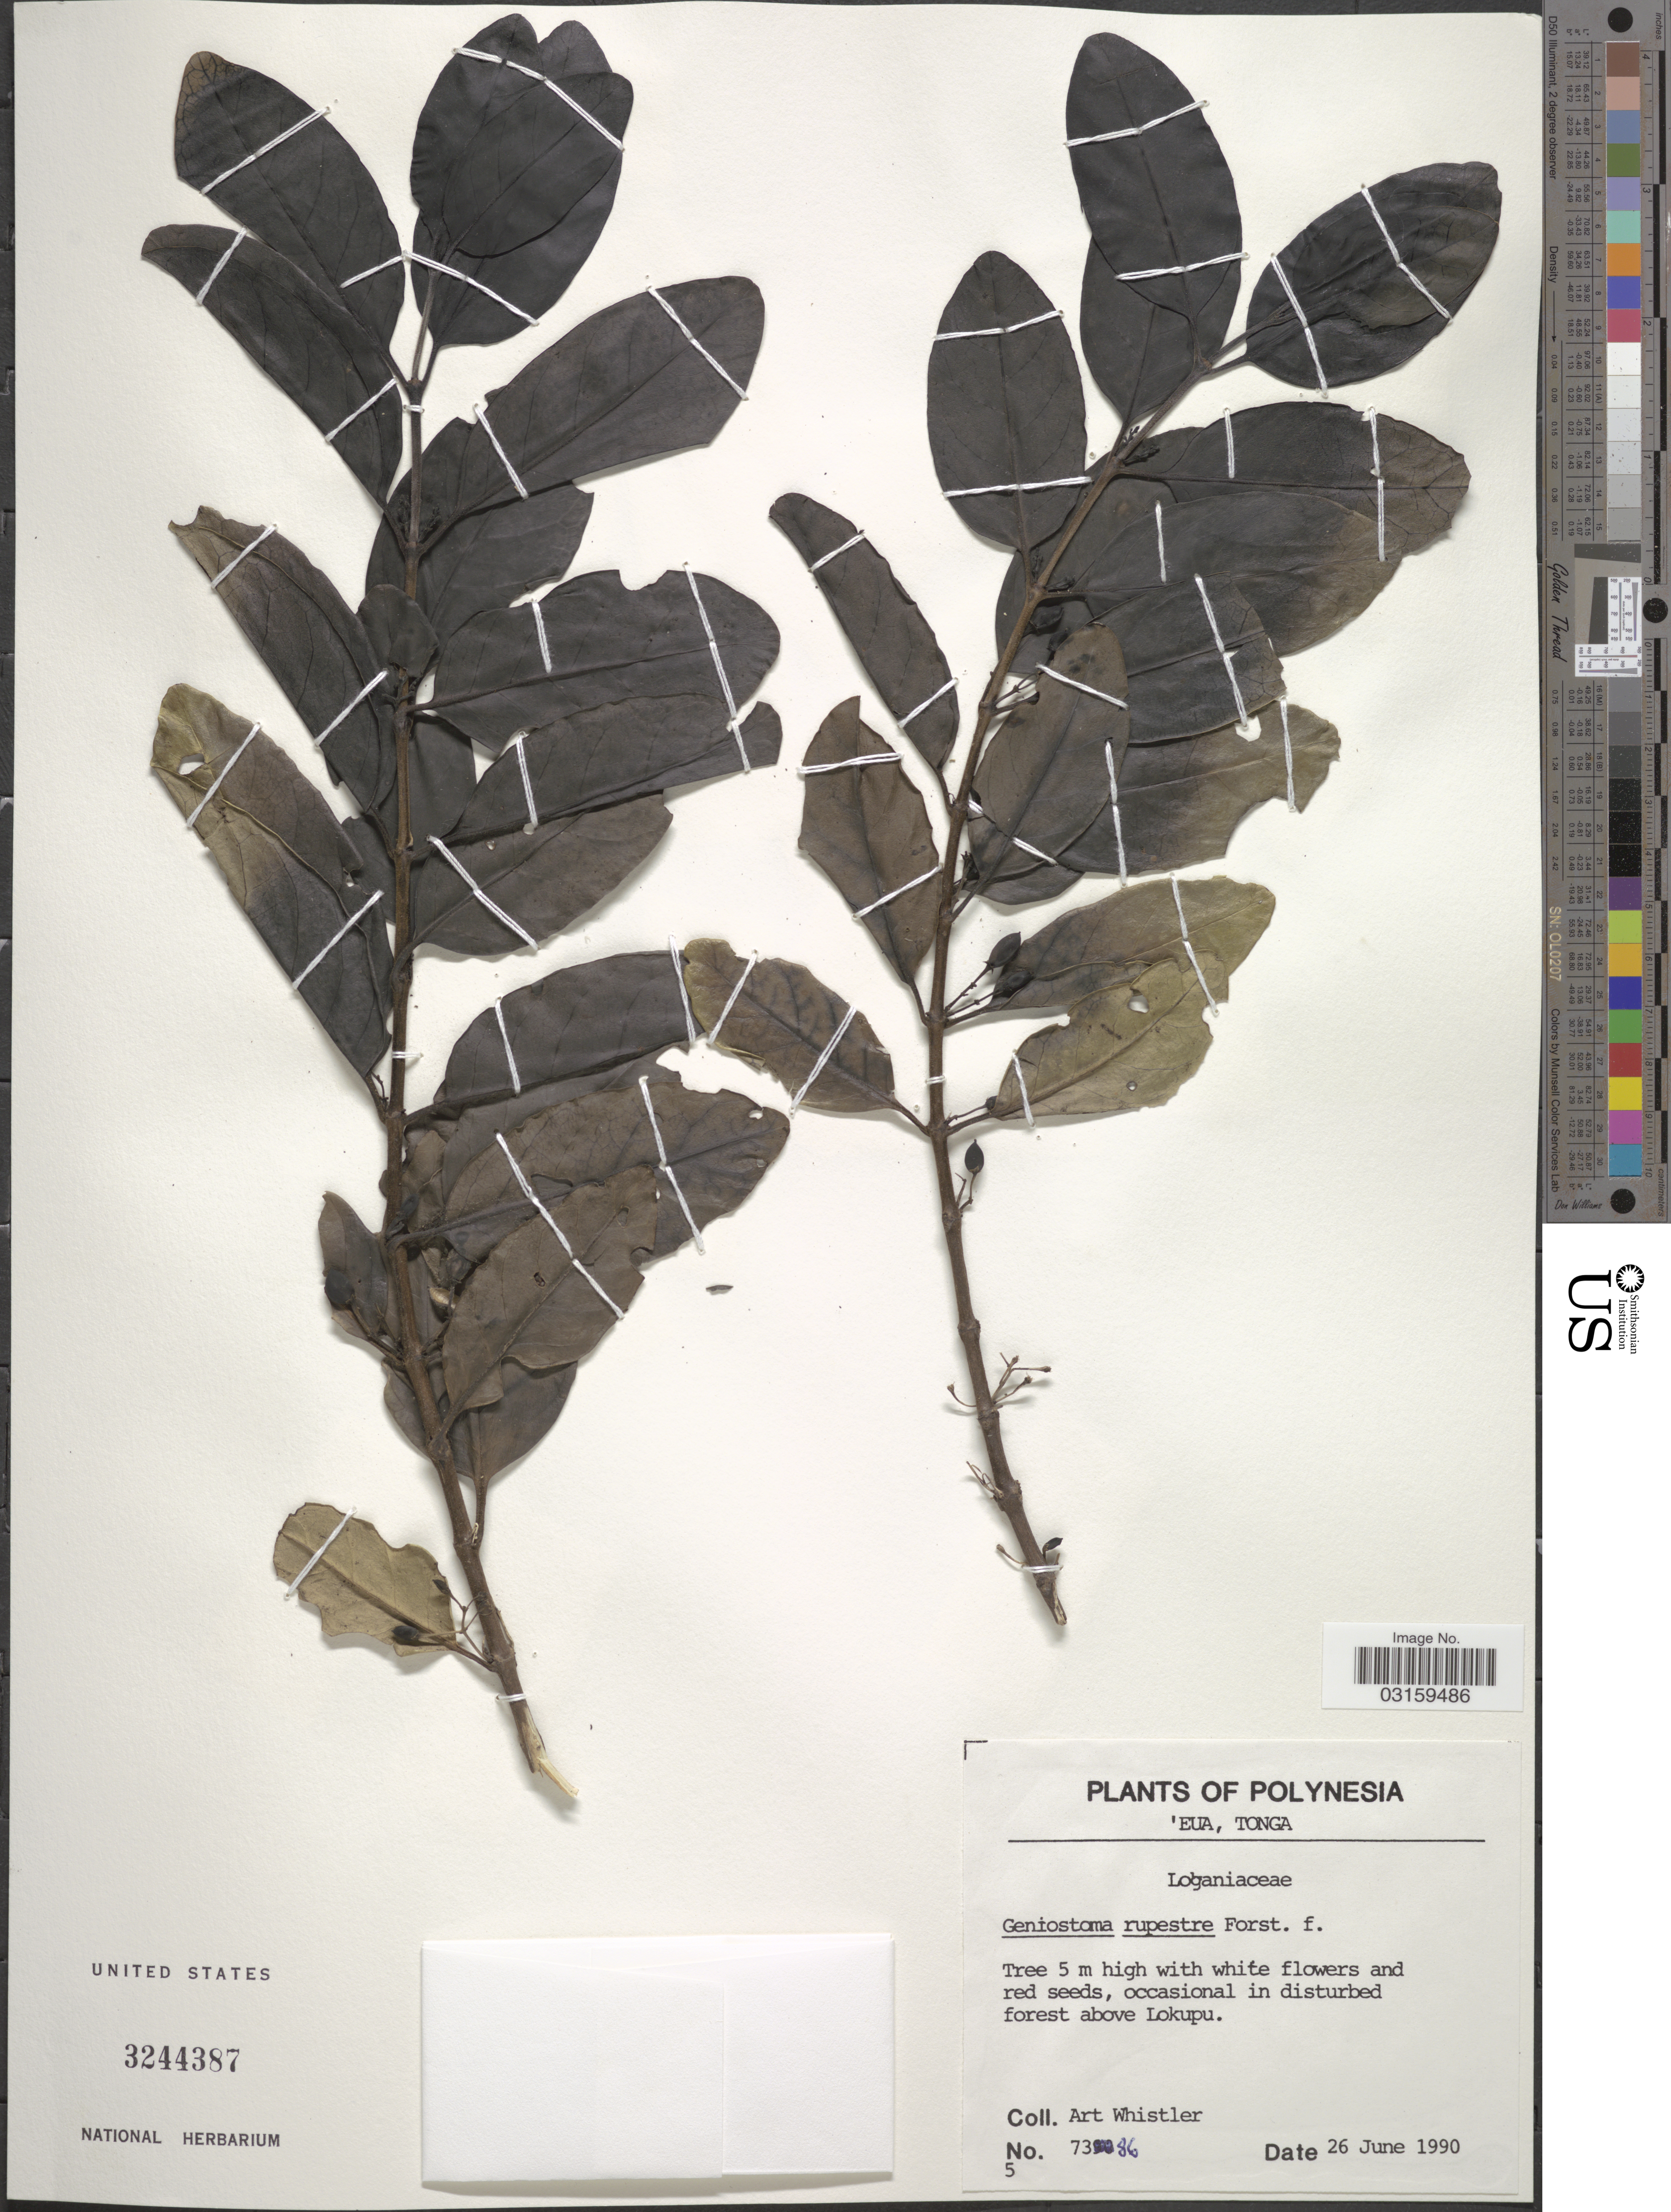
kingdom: Plantae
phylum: Tracheophyta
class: Magnoliopsida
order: Gentianales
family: Loganiaceae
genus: Geniostoma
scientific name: Geniostoma rupestre var. rupestre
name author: J.R. Forst. & G. Forst.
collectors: A. Whistler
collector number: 7386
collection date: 1990-06-26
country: Tonga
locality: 'Eua. Occasional in disturbed forest above Lokupu.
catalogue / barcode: US 3244387